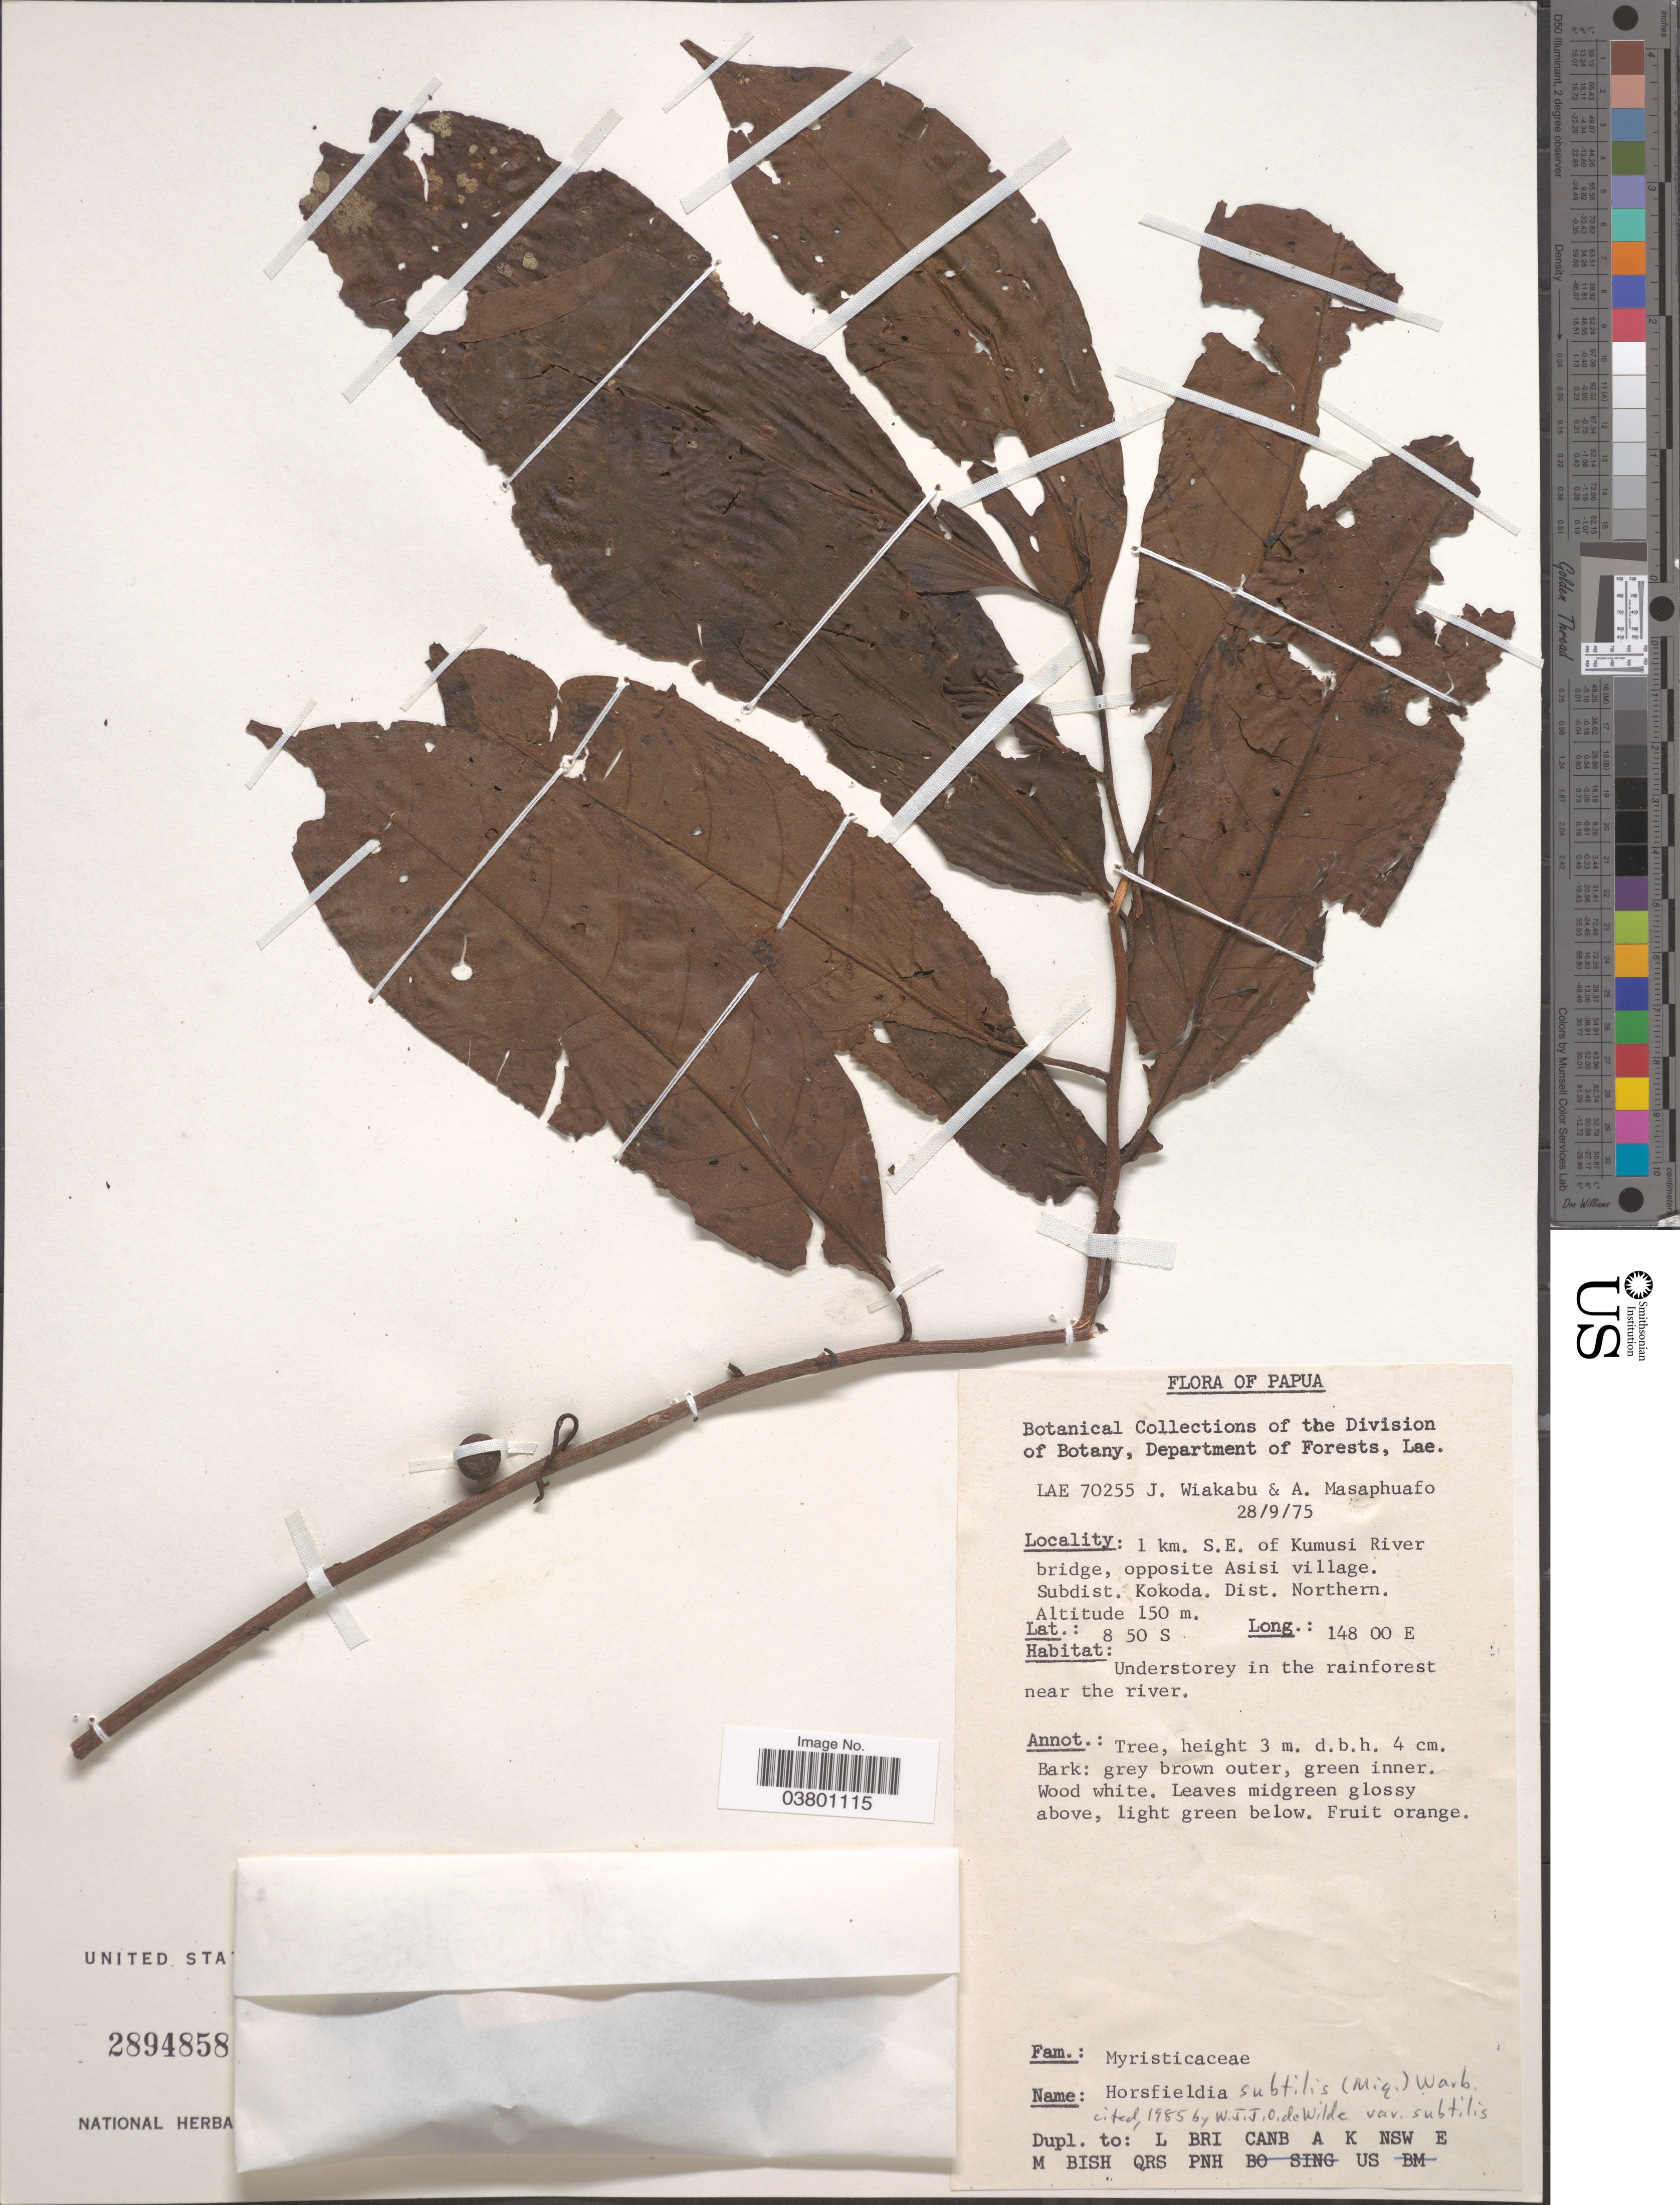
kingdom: Plantae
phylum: Tracheophyta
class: Magnoliopsida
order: Magnoliales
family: Myristicaceae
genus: Horsfieldia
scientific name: Horsfieldia subtilis var. subtilis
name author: Warb.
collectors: J. Wiakabu & A. Masaphuafo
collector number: LAE 70255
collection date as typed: Transcribed d/m/y: 28/9/75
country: Papua New Guinea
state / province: Northern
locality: Papua. 1 km. S.E. of Kumusi River bridge, opposite Asisi village. Subdist. Kokoda. Dist. Northern.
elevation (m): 150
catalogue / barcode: US 2894858